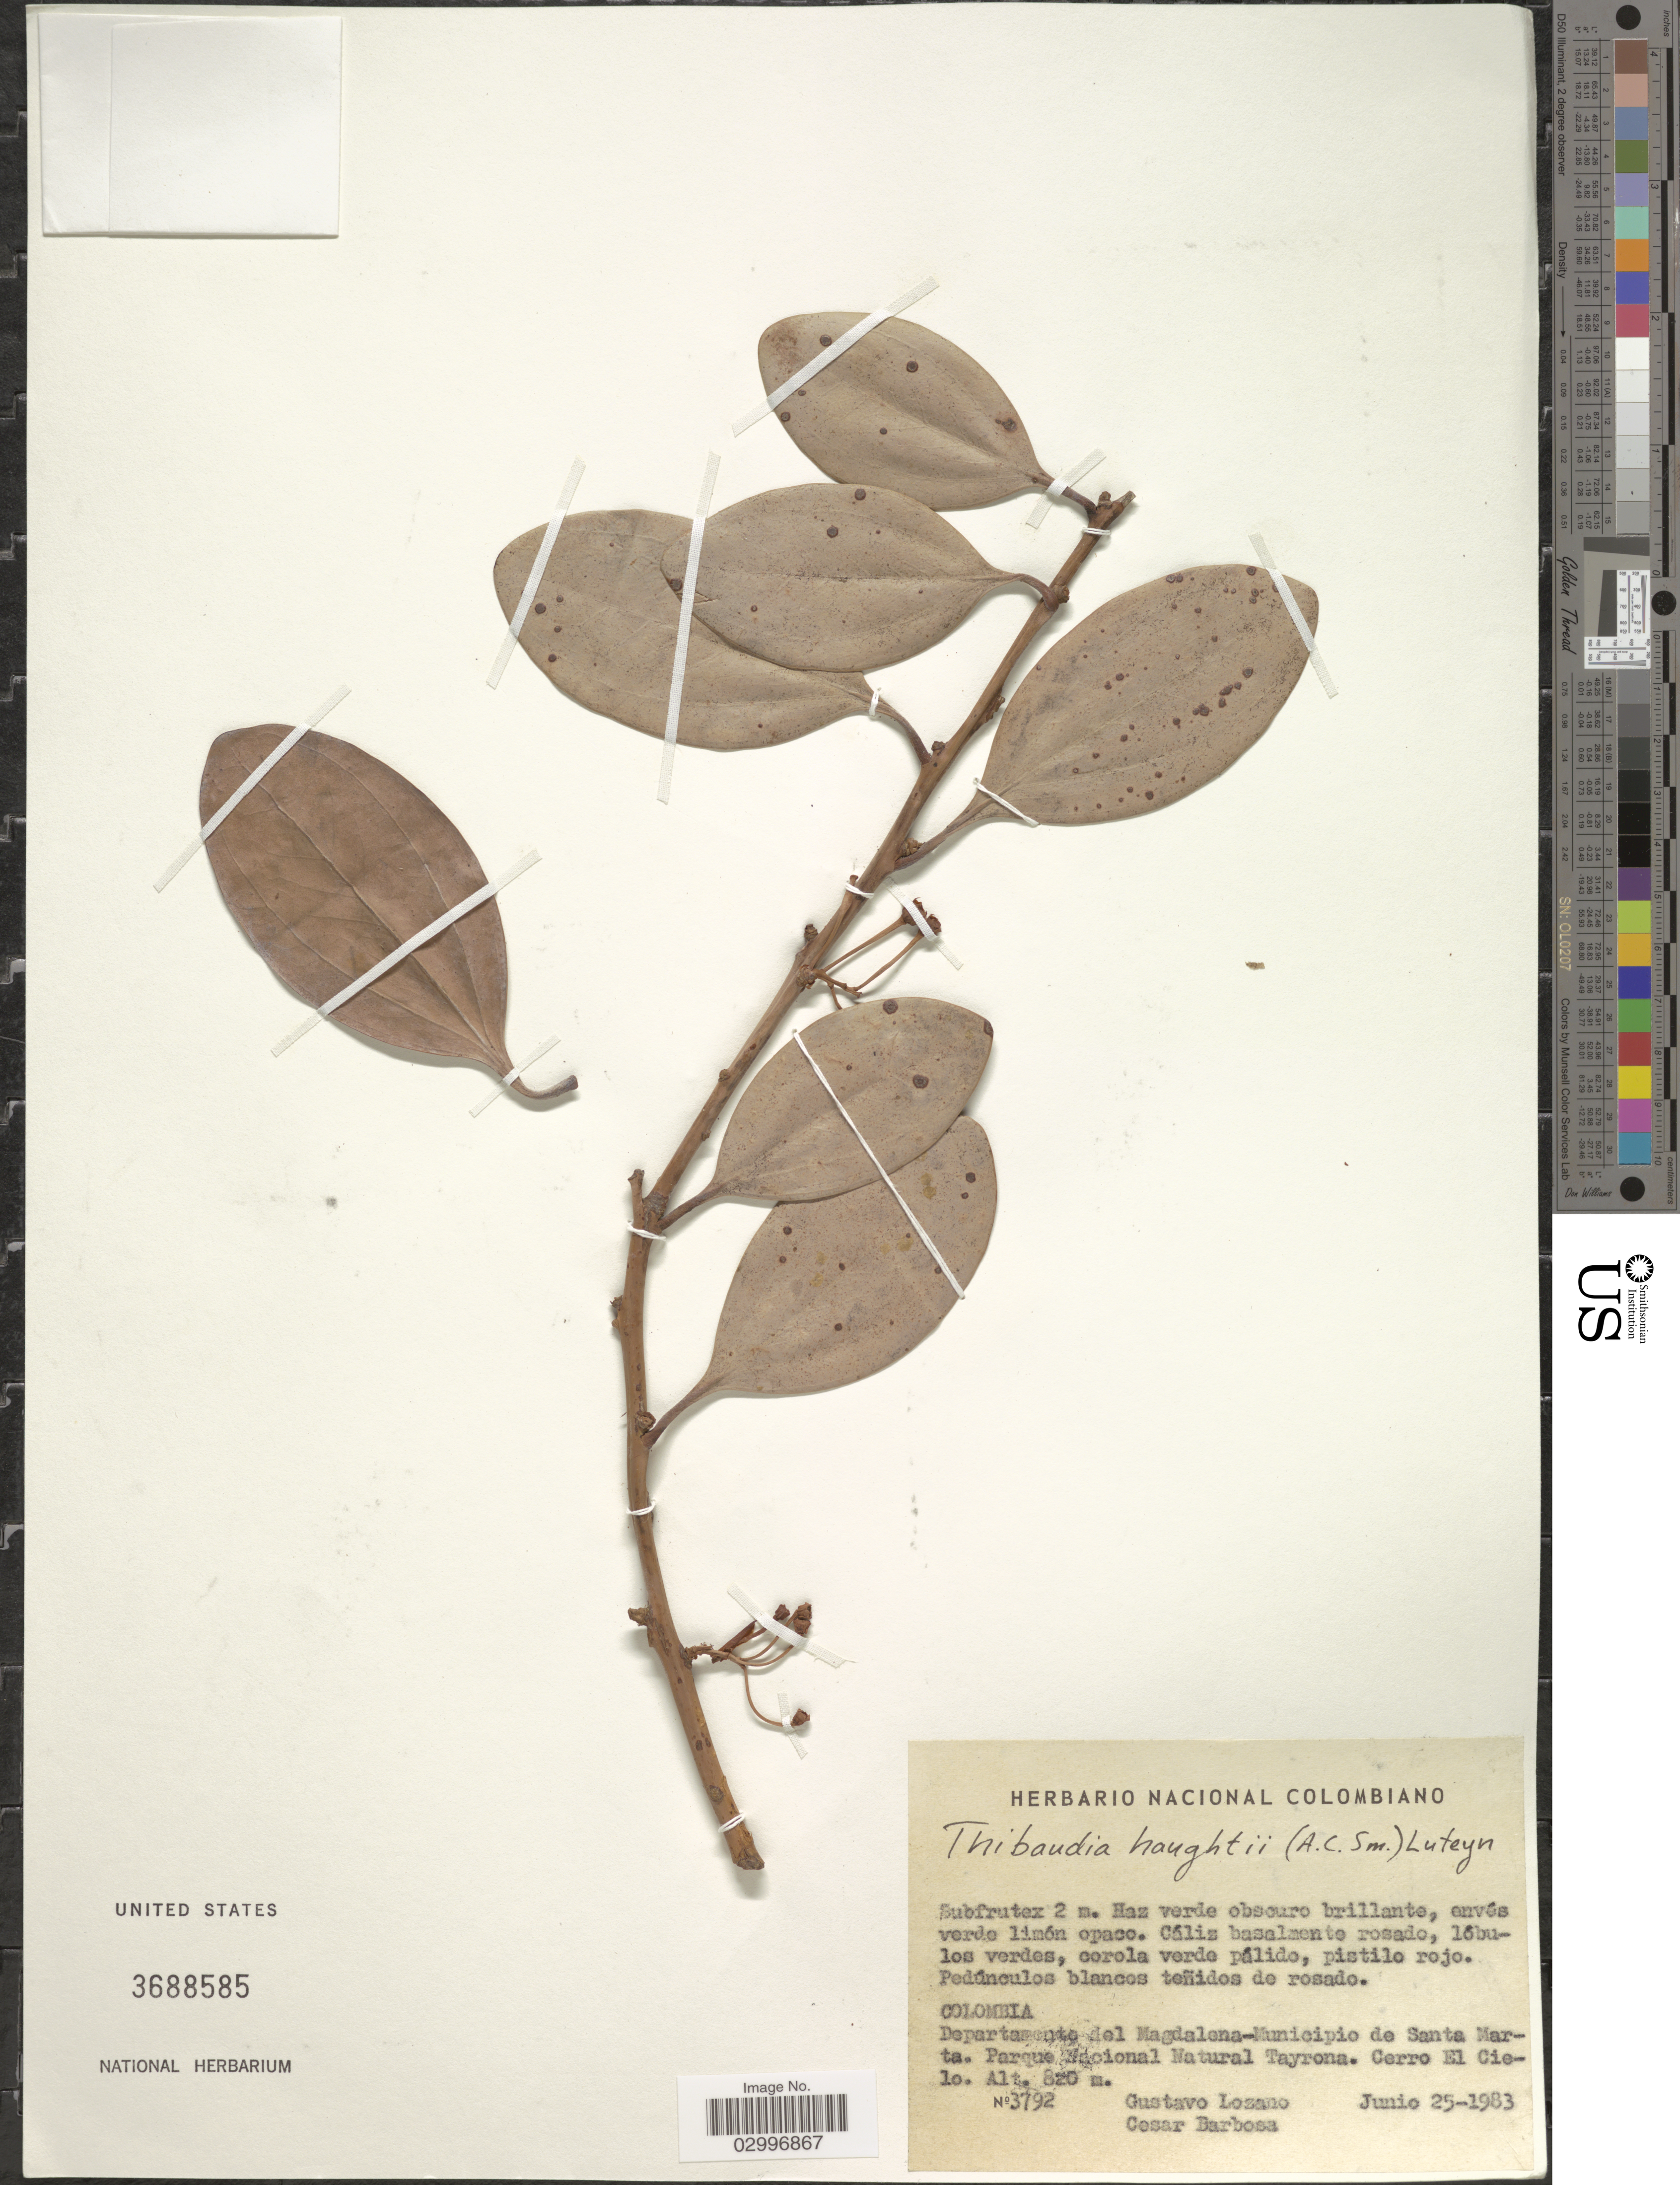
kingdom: Plantae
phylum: Tracheophyta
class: Magnoliopsida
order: Ericales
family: Ericaceae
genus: Thibaudia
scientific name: Thibaudia haughtii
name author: (A.C. Sm.) Luteyn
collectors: G. Lozano-Contreras & C. E. Barbosa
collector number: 3792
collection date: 1983-06-25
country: Colombia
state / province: Magdalena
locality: Departamento del Magdalena-Municipio de Santa Maria. Parque Nacional Natural Tayrona. Cerro El Cielo.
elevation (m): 820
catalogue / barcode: US 3688585